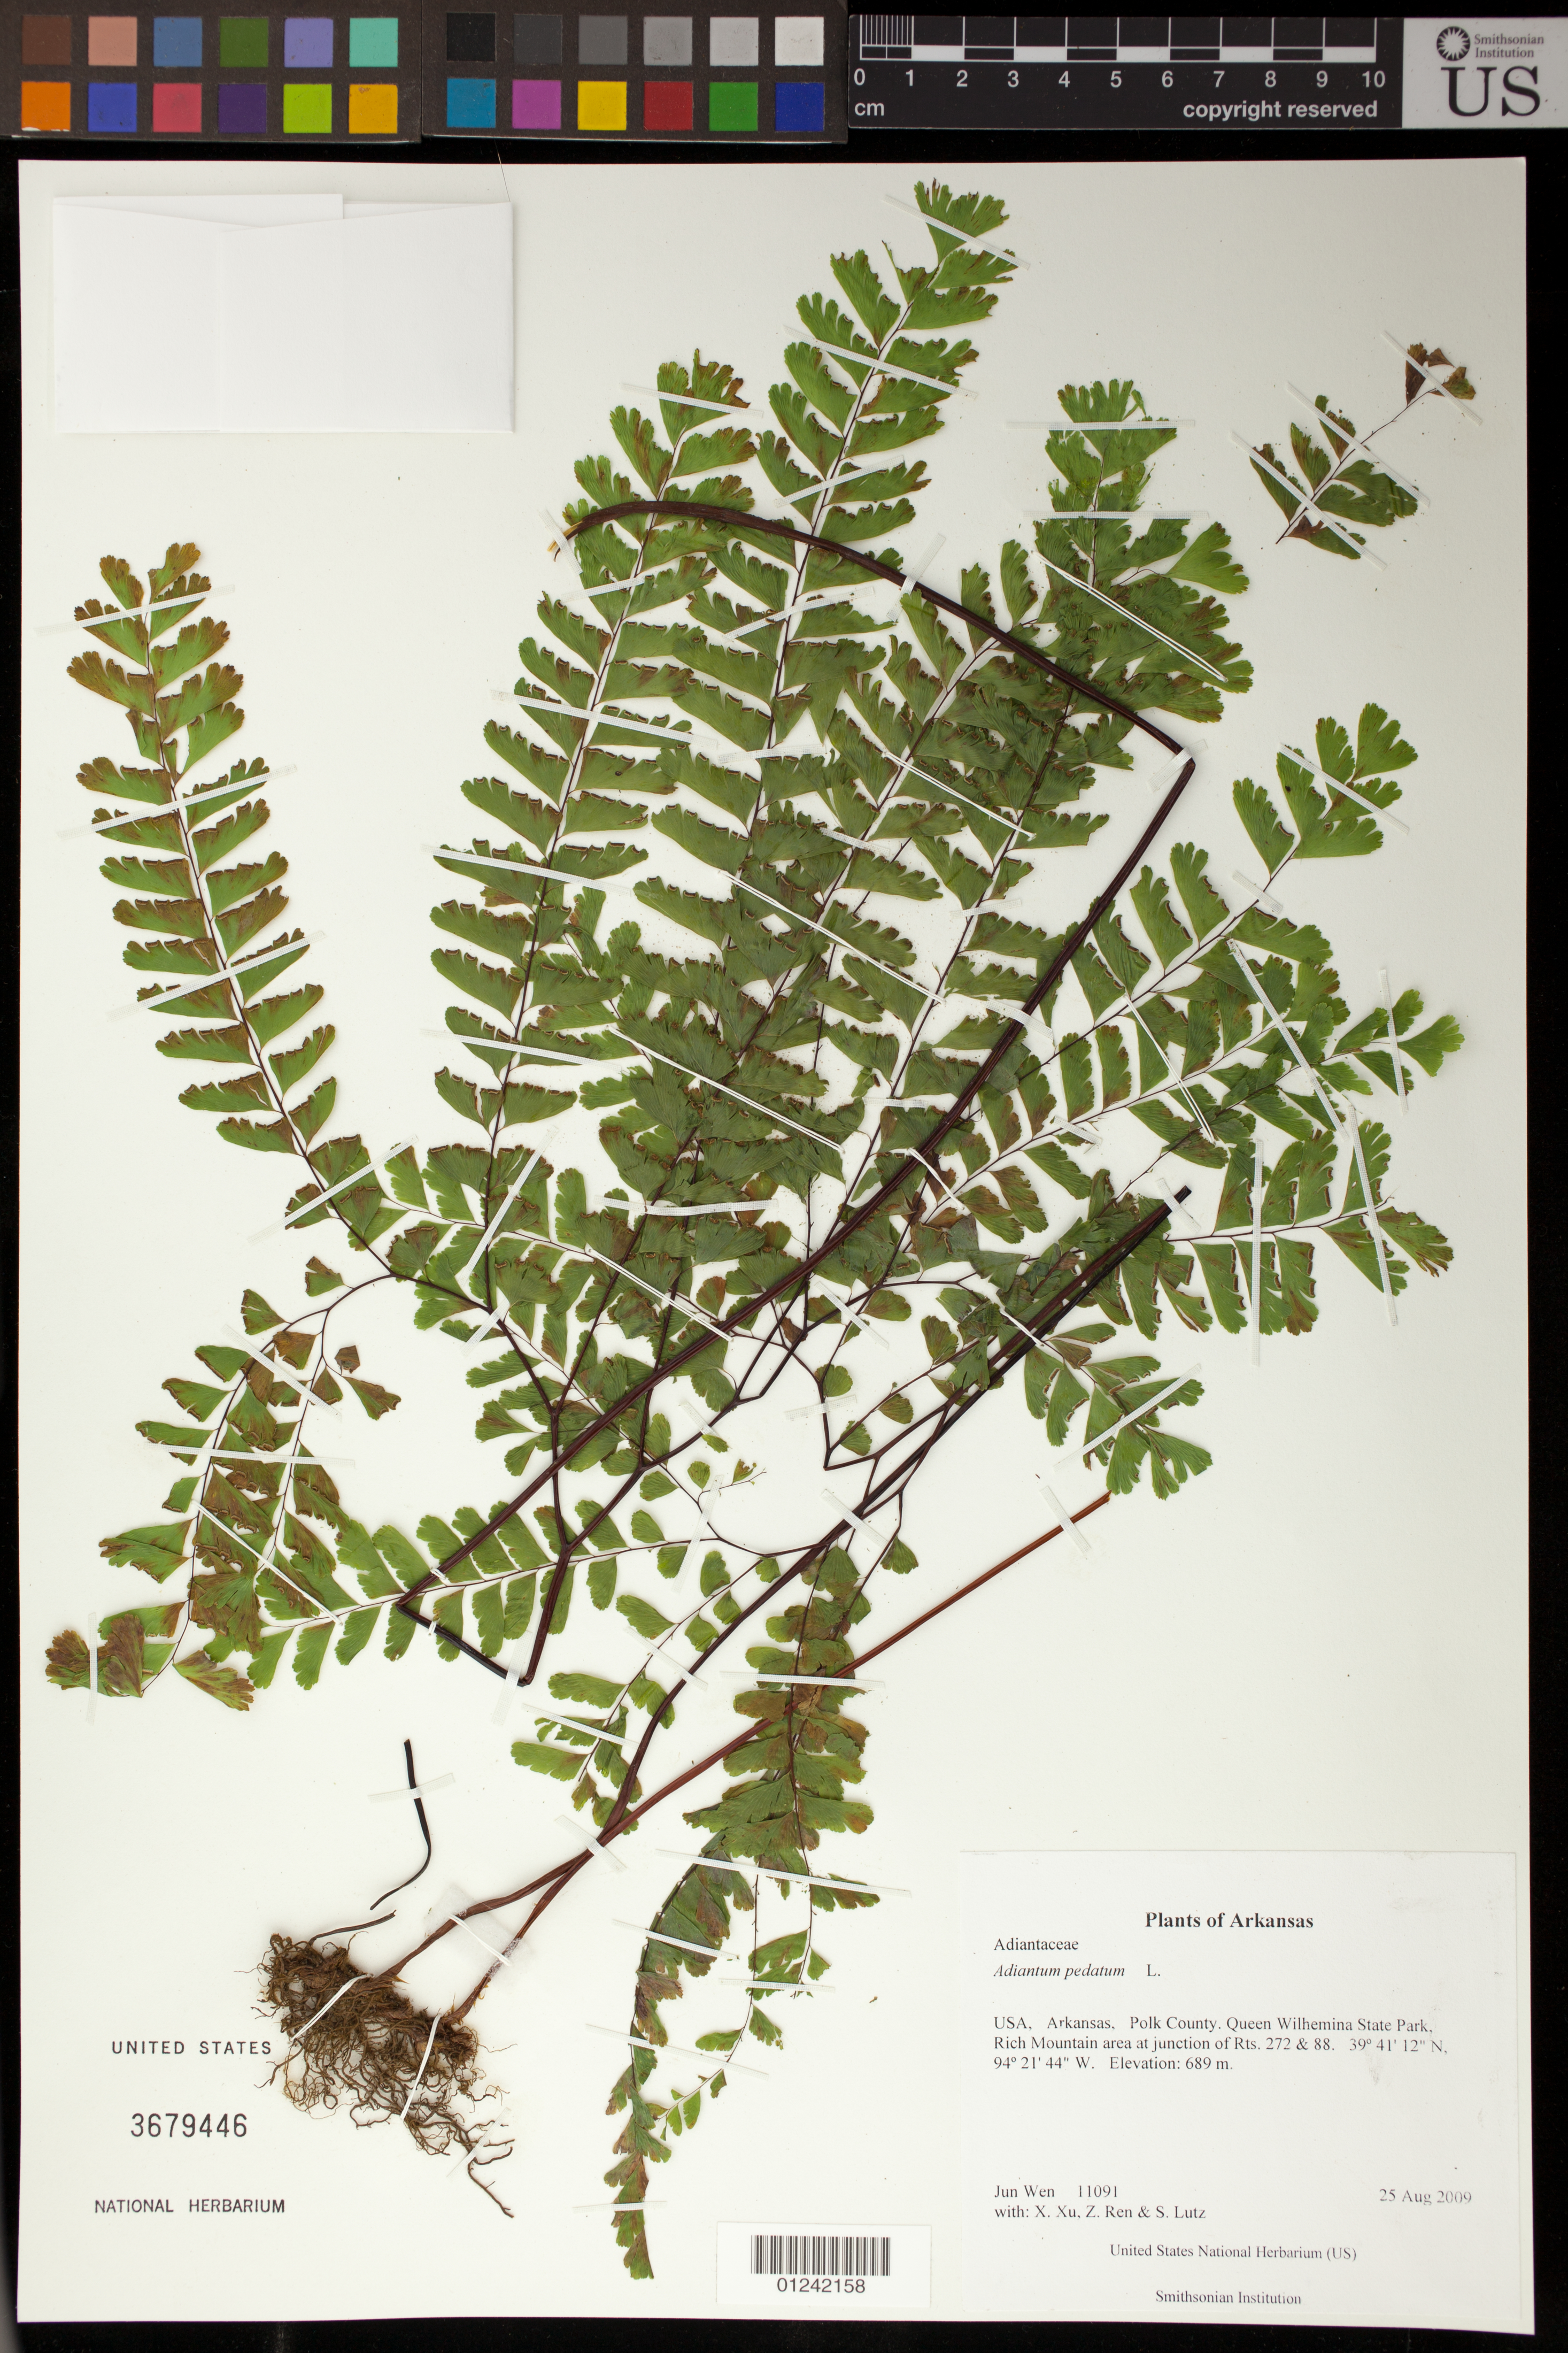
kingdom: Plantae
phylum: Tracheophyta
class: Polypodiopsida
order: Polypodiales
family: Pteridaceae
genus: Adiantum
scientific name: Adiantum pedatum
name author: L.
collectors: J. Wen, X. Xu, Z. Ren & S. Lutz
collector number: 11091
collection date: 2009-08-25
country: United States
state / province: Arkansas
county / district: Polk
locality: Queen Wilhemina State Park, Rich Mountain area at junction of Rts. 272 & 88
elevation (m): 689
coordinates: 39 41 12.0 N, 94 21 43.8 W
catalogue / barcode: US 3679446